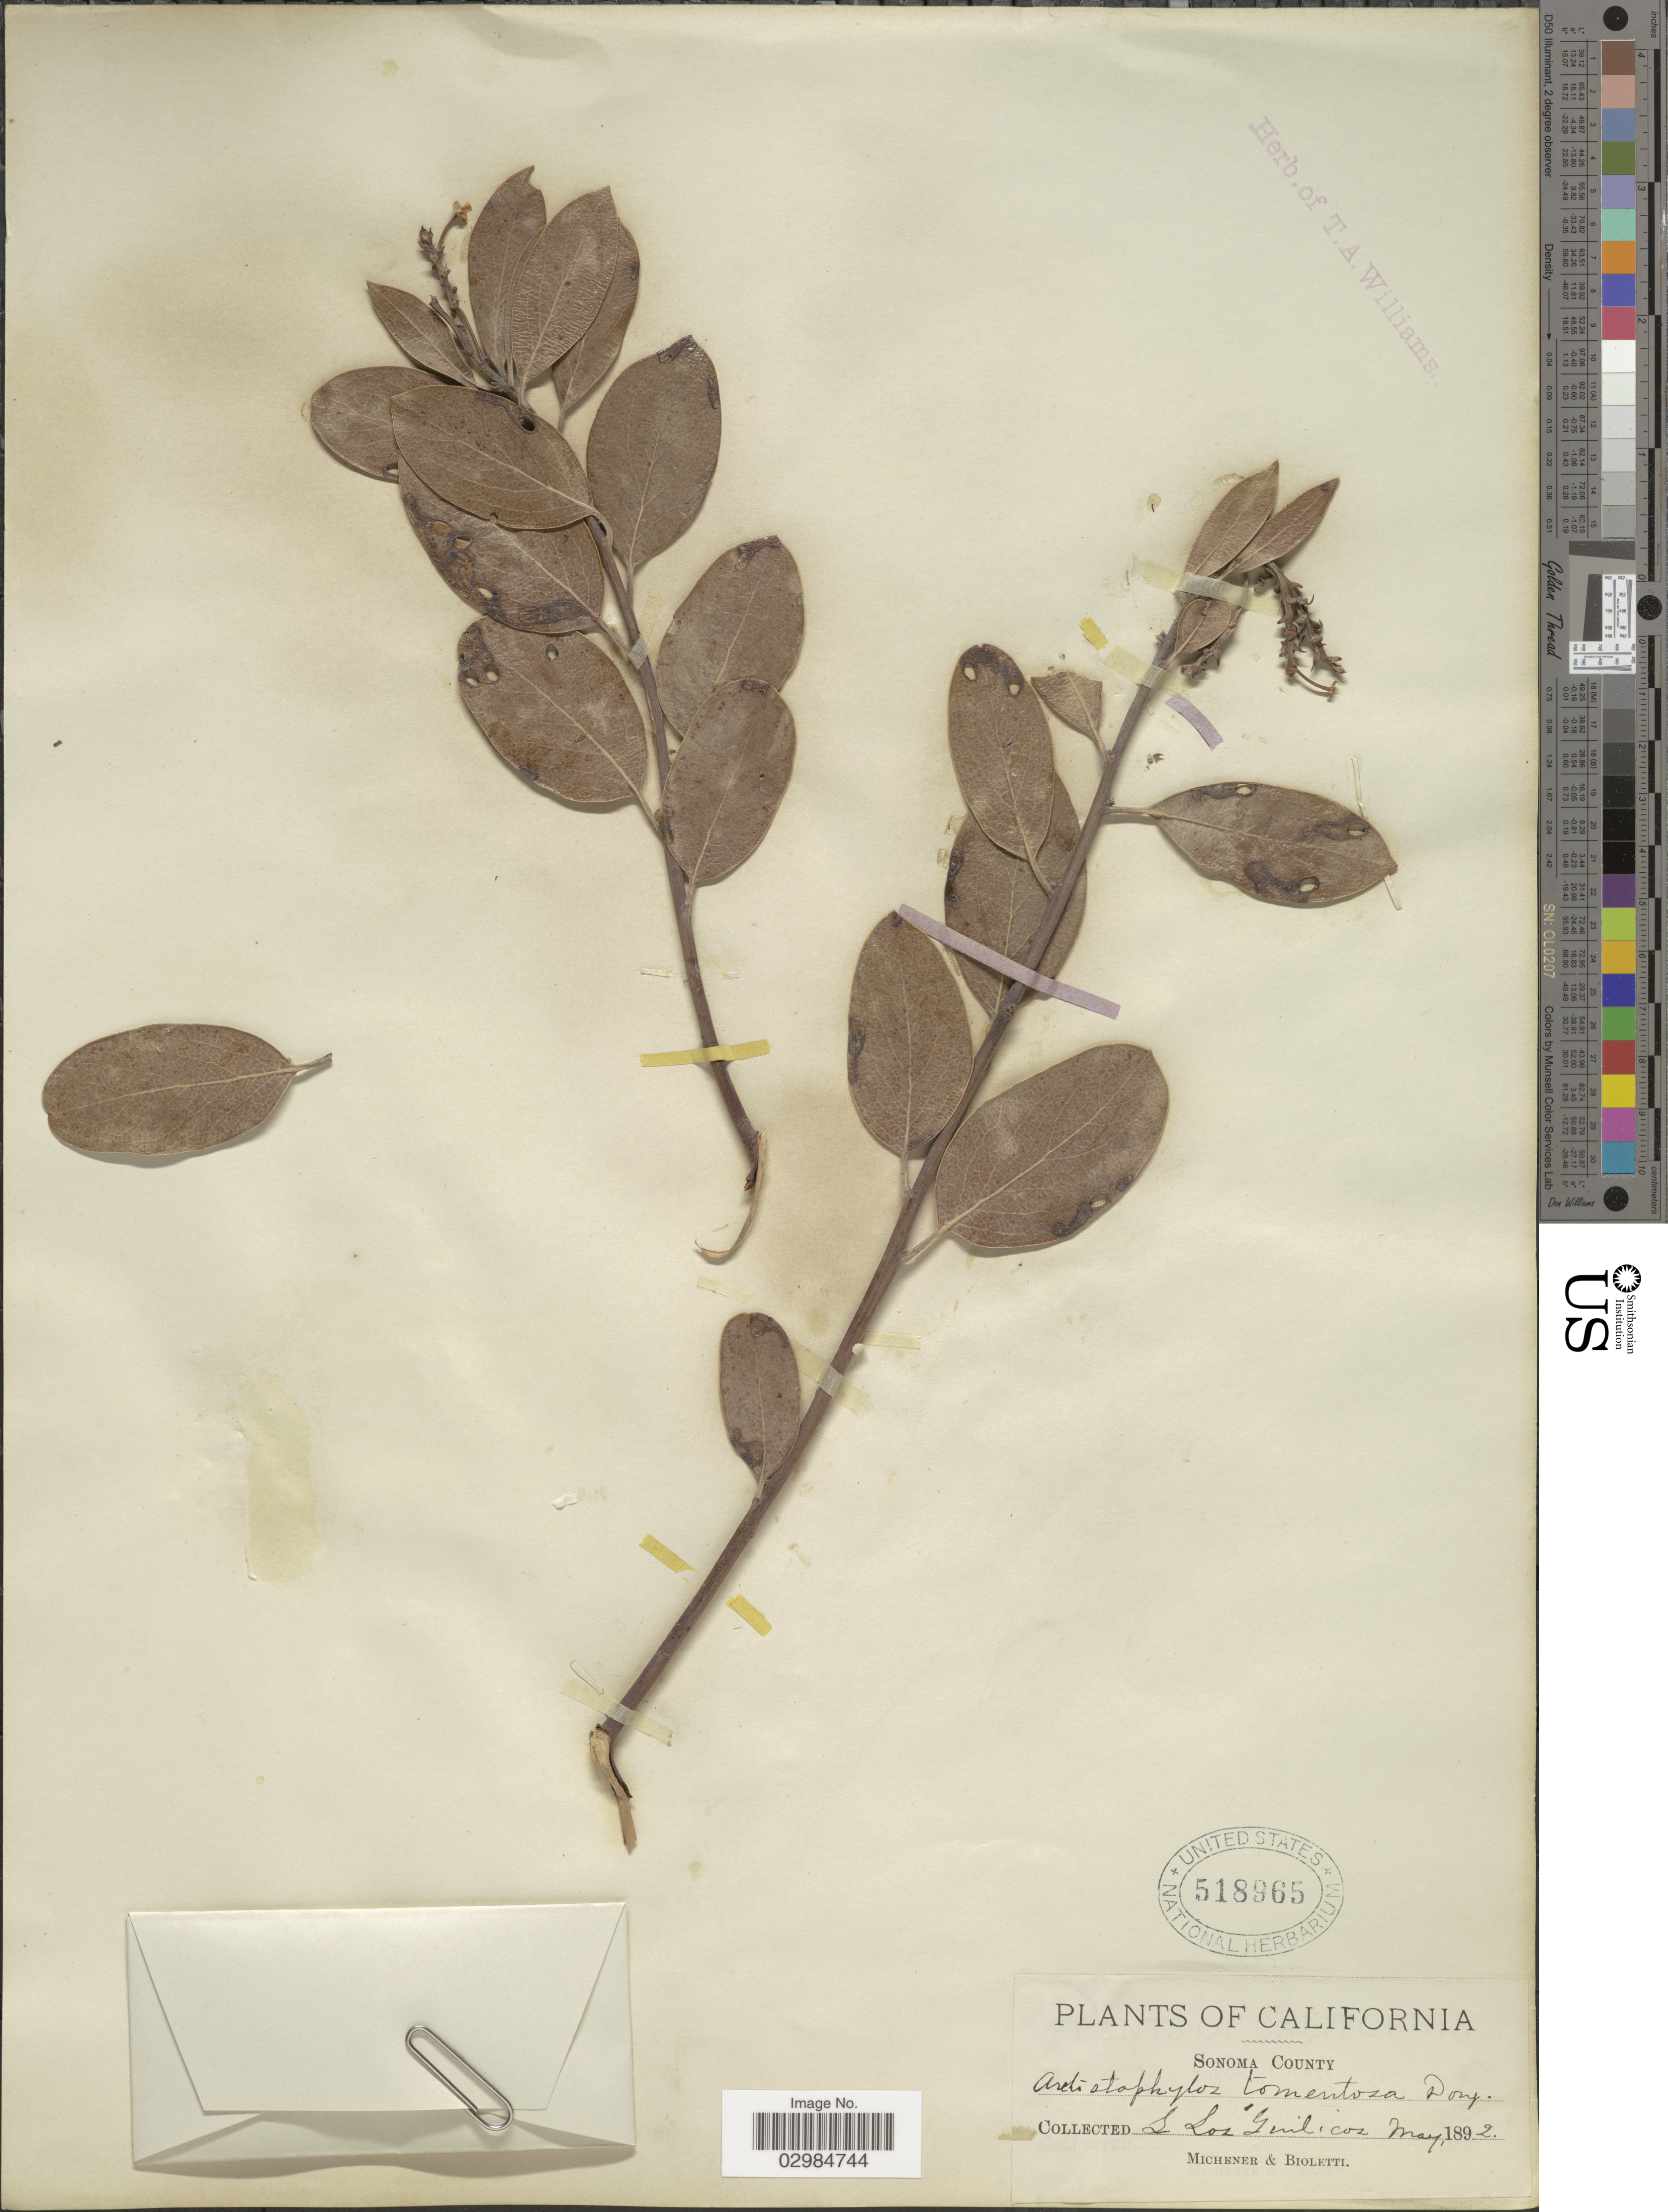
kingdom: Plantae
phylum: Tracheophyta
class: Magnoliopsida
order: Ericales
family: Ericaceae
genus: Arctostaphylos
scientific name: Arctostaphylos tomentosa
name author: (Pursh) Lindl.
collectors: -. Michener & -- Bioletti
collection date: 1892-05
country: United States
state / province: California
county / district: Sonoma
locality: Sonoma County. L Los Guilicos.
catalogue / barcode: US 518965